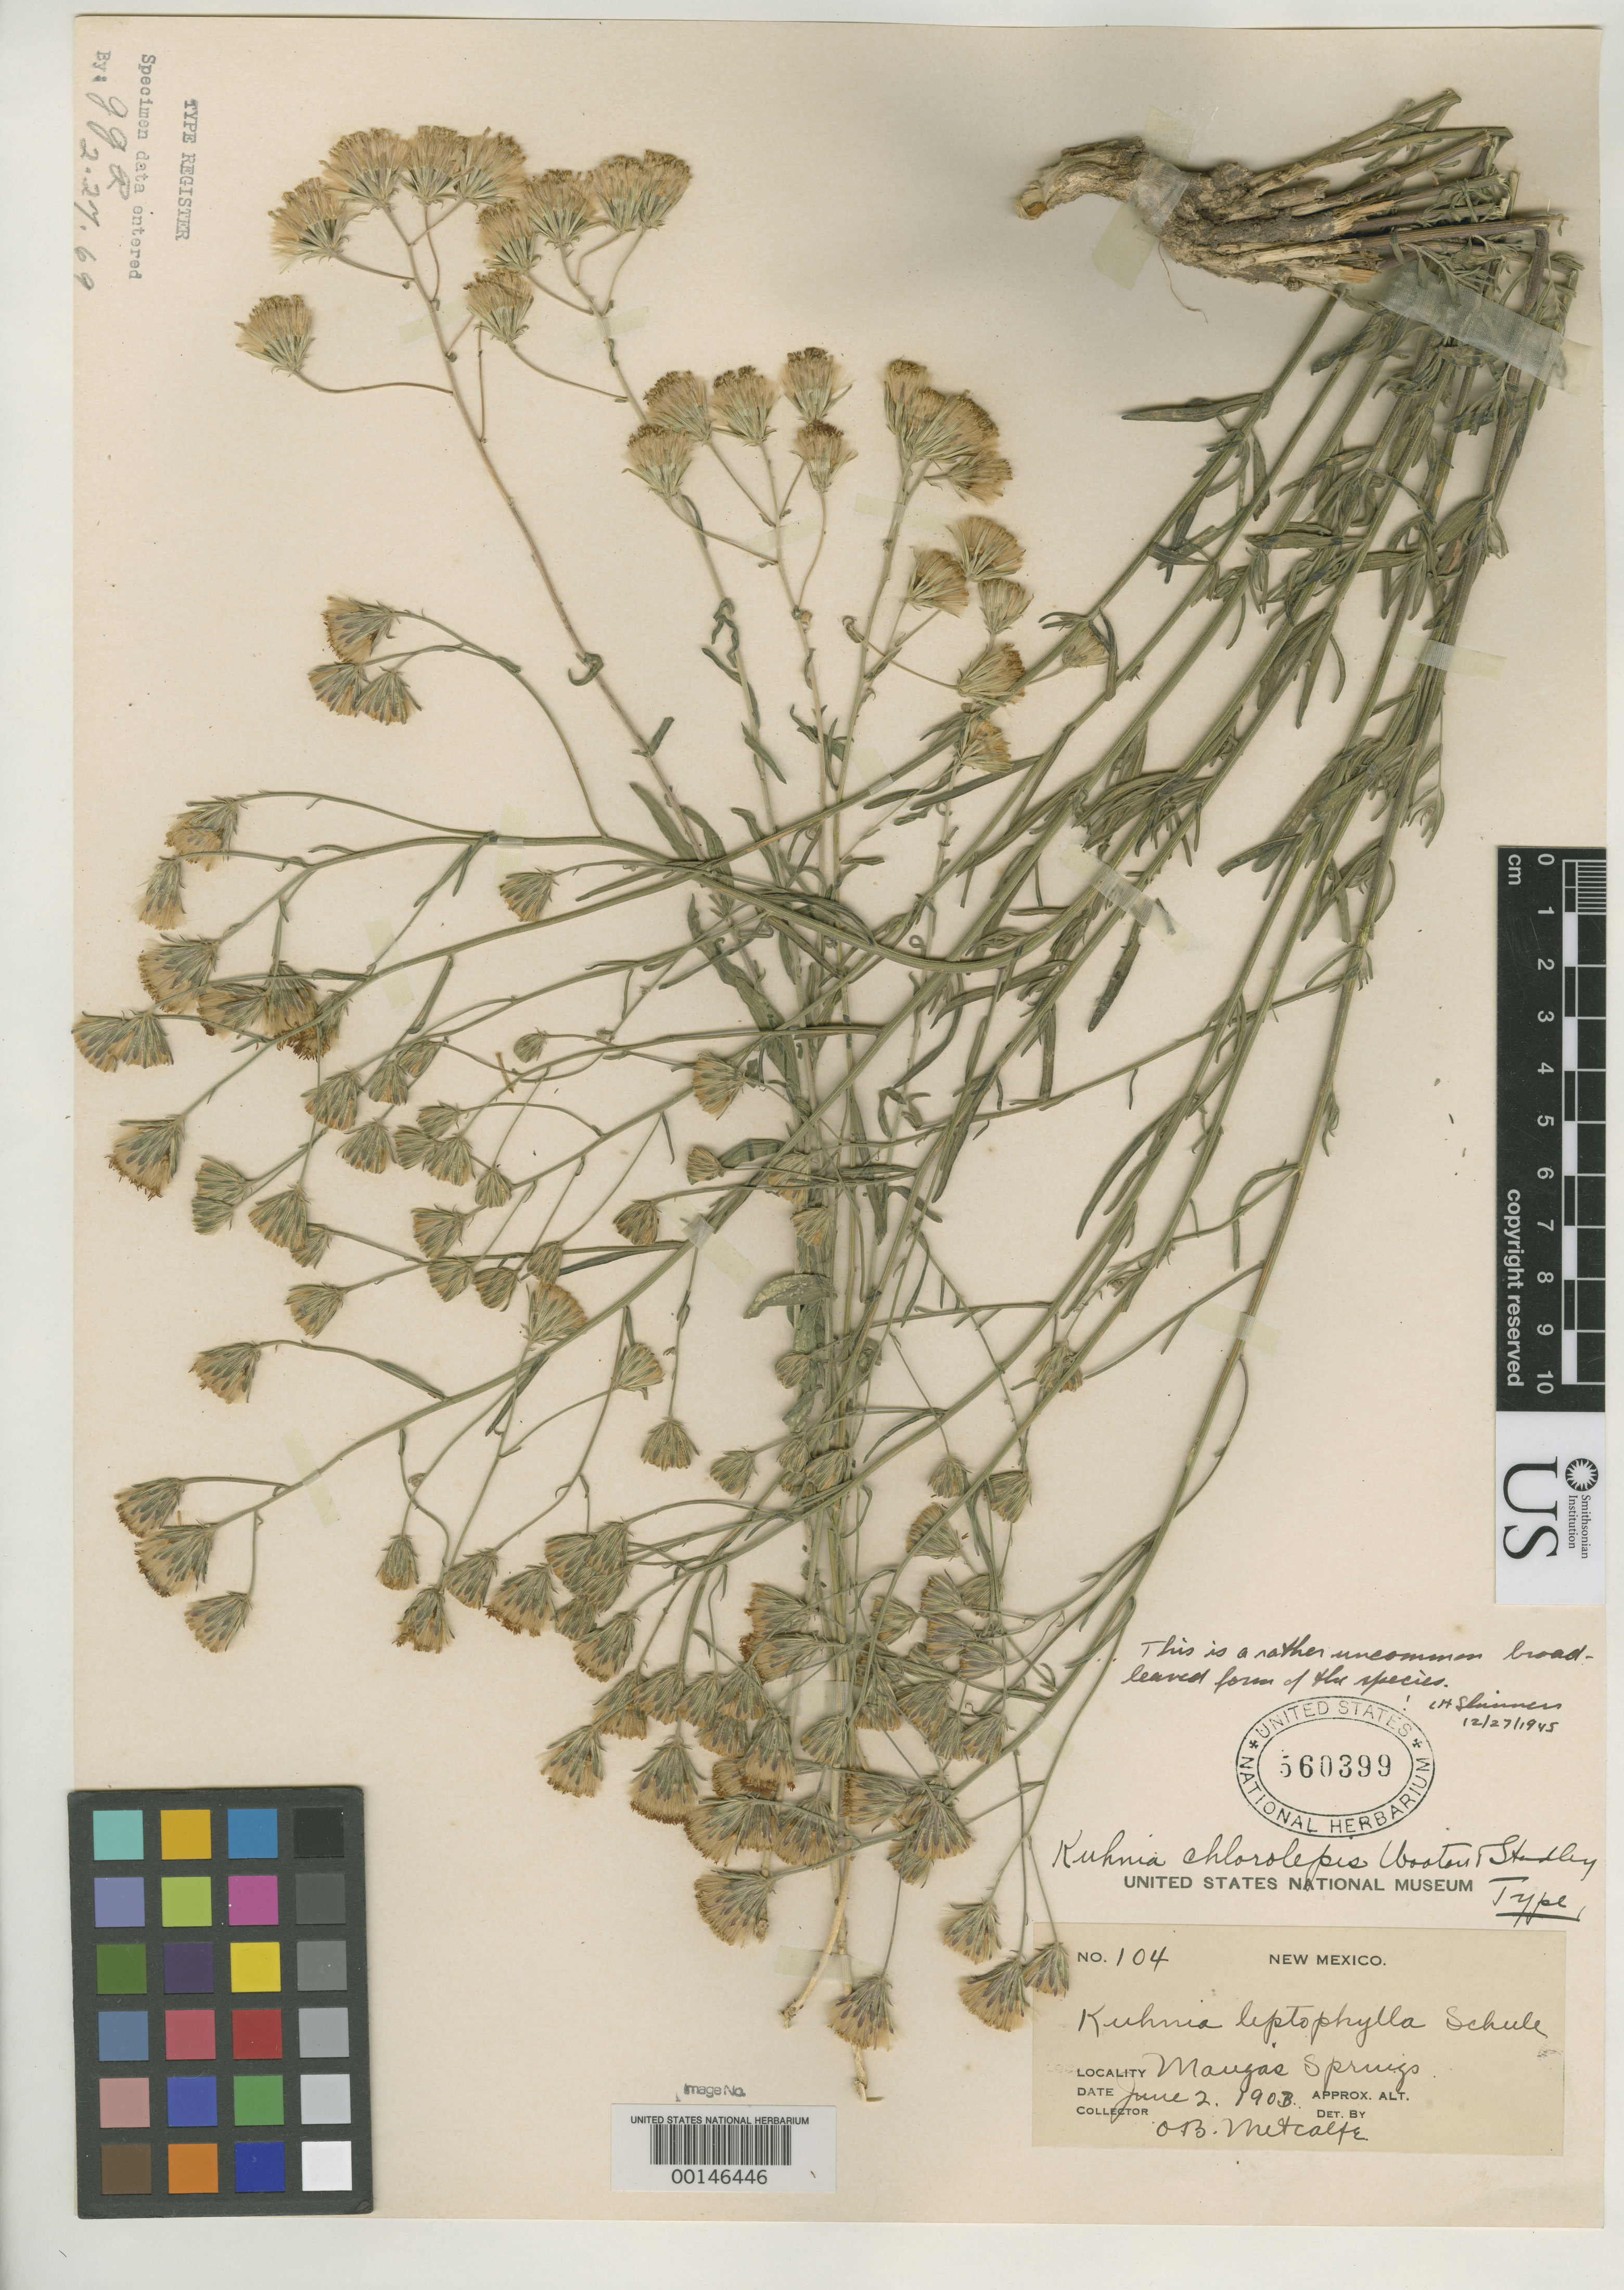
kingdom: Plantae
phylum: Tracheophyta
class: Magnoliopsida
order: Asterales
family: Asteraceae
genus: Kuhnia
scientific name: Kuhnia chlorolepis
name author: Wooton & Standl.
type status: Holotype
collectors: O. B. Metcalfe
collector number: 104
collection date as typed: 02 Jun 1903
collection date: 1903-06-02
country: United States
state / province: New Mexico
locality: Mangas Springs.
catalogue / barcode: US 560399